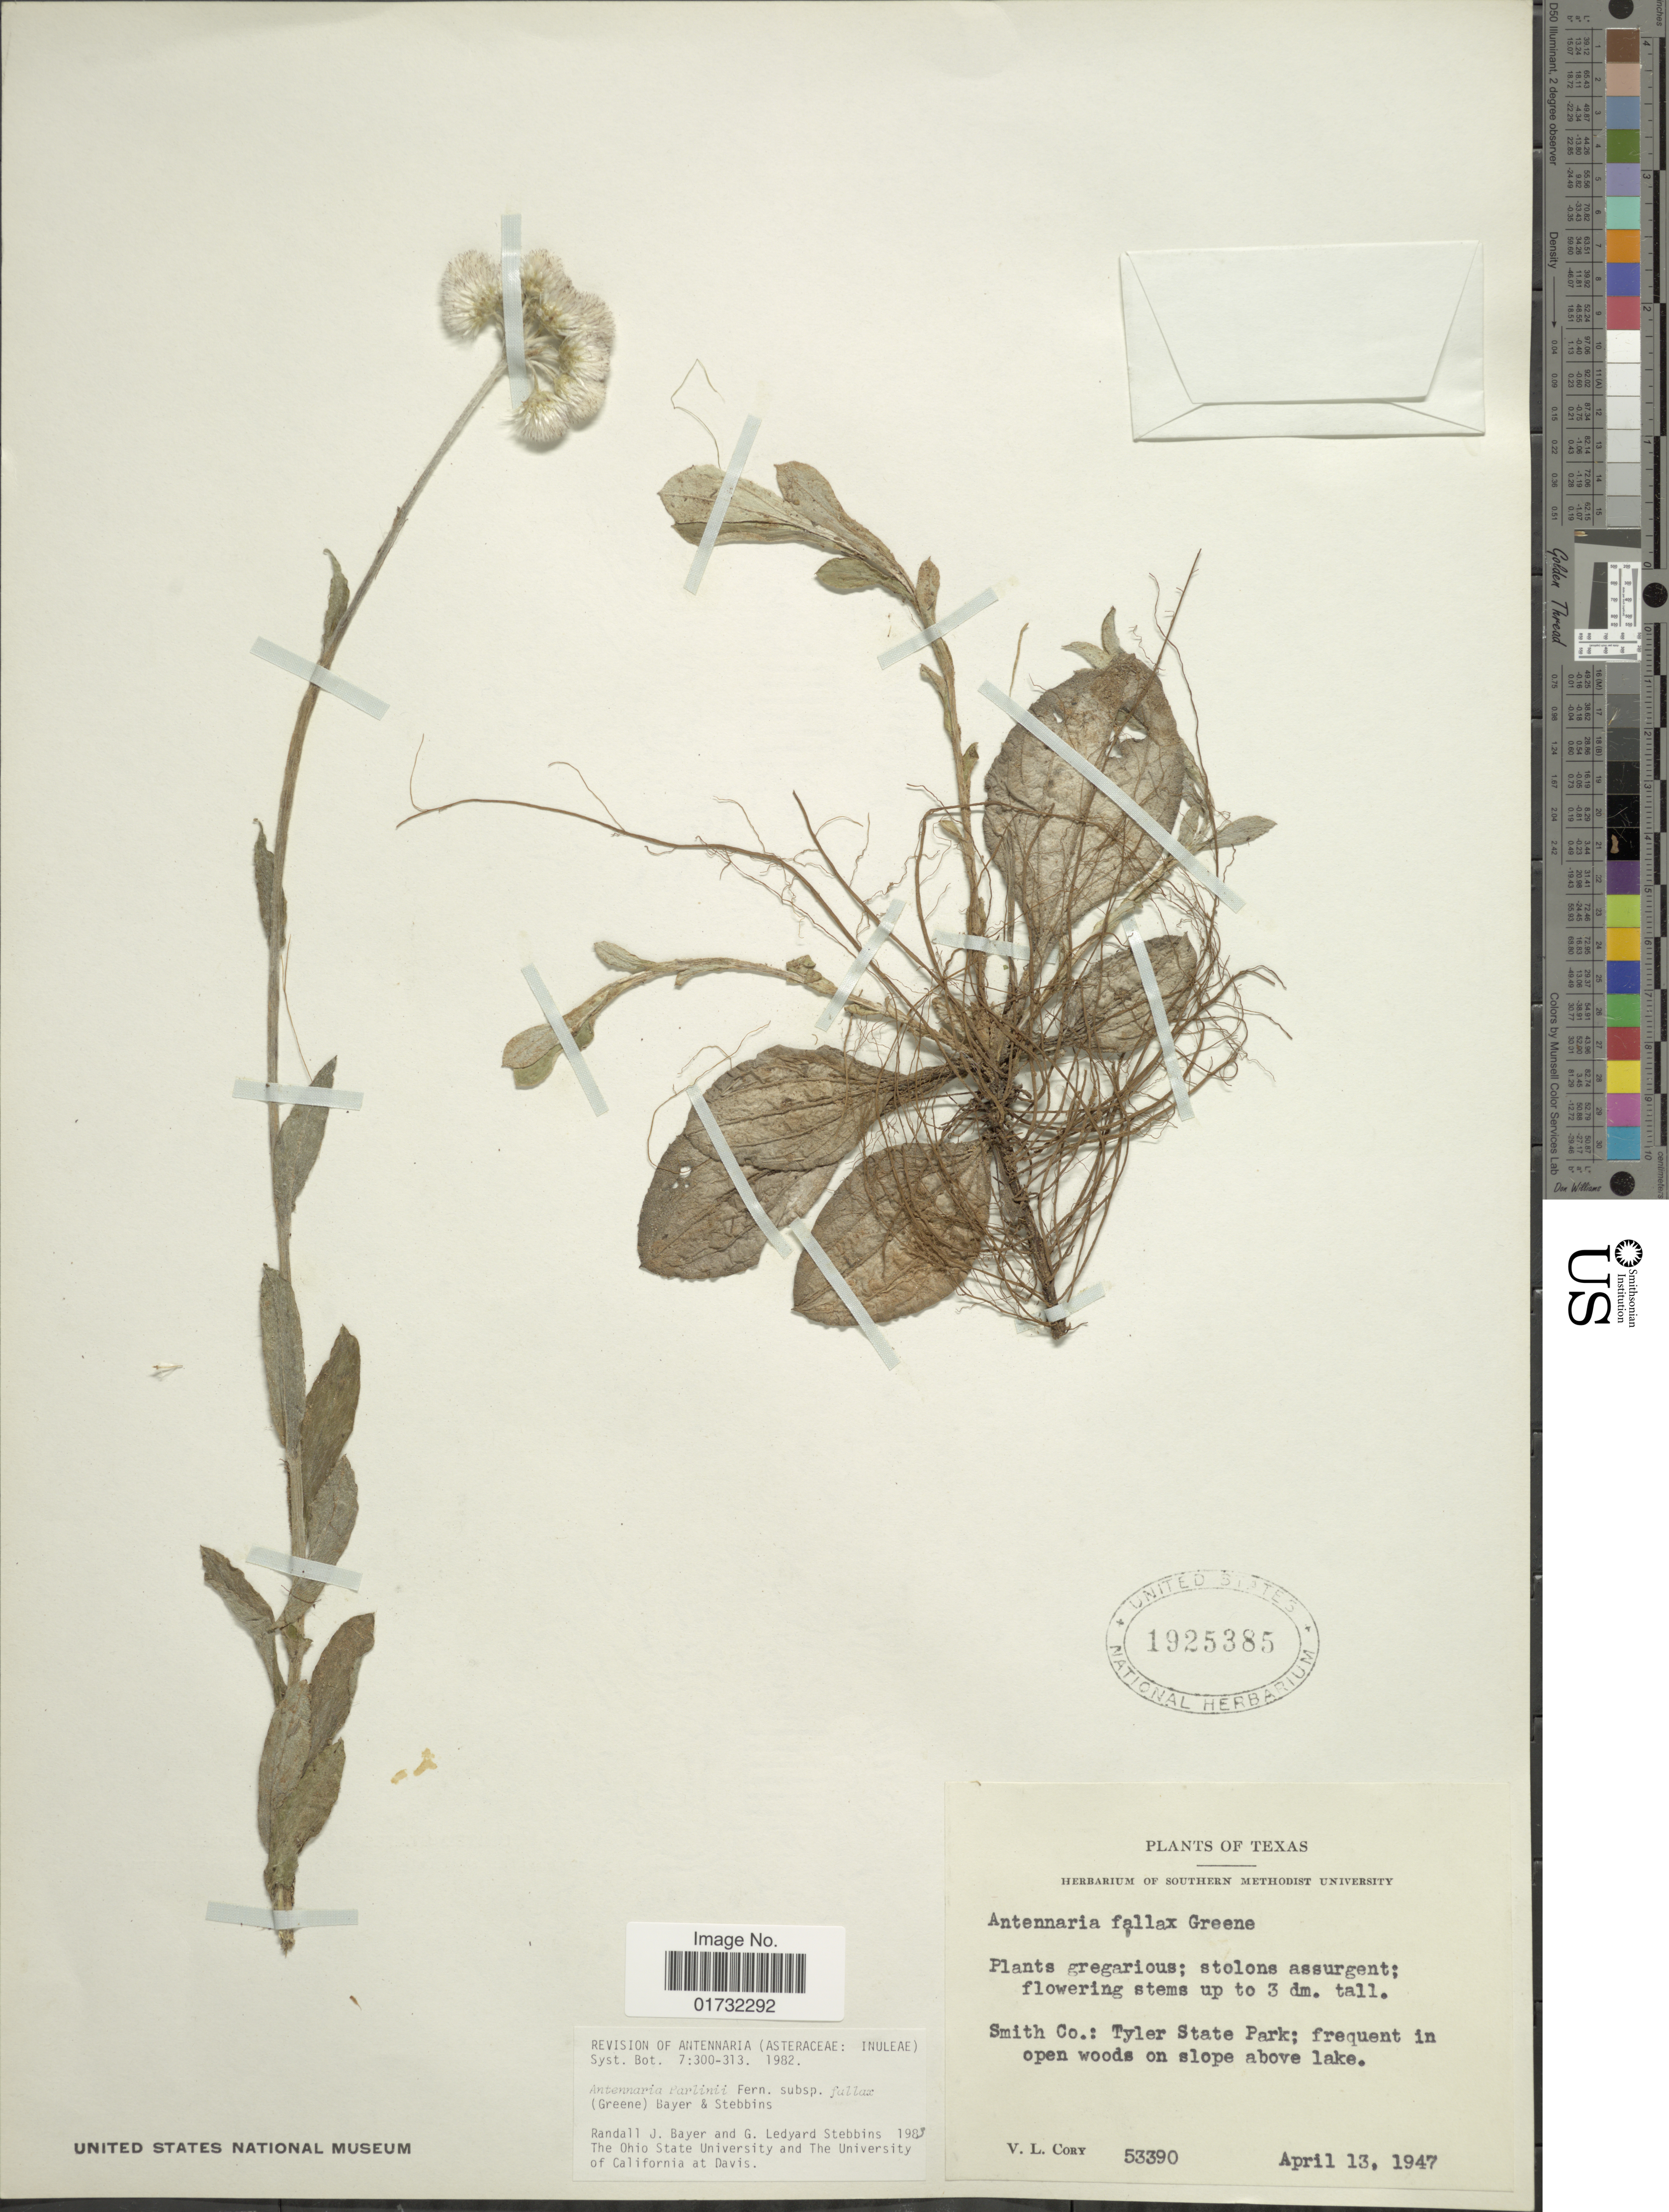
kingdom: Plantae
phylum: Tracheophyta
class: Magnoliopsida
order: Asterales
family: Asteraceae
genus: Antennaria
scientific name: Antennaria parlinii subsp. fallax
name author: (Greene) R.J. Bayer & Stebbins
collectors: V. Cory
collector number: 53390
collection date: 1947-04-13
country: United States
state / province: Texas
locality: Smith Co.: Tyler State Park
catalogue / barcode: US 1925385